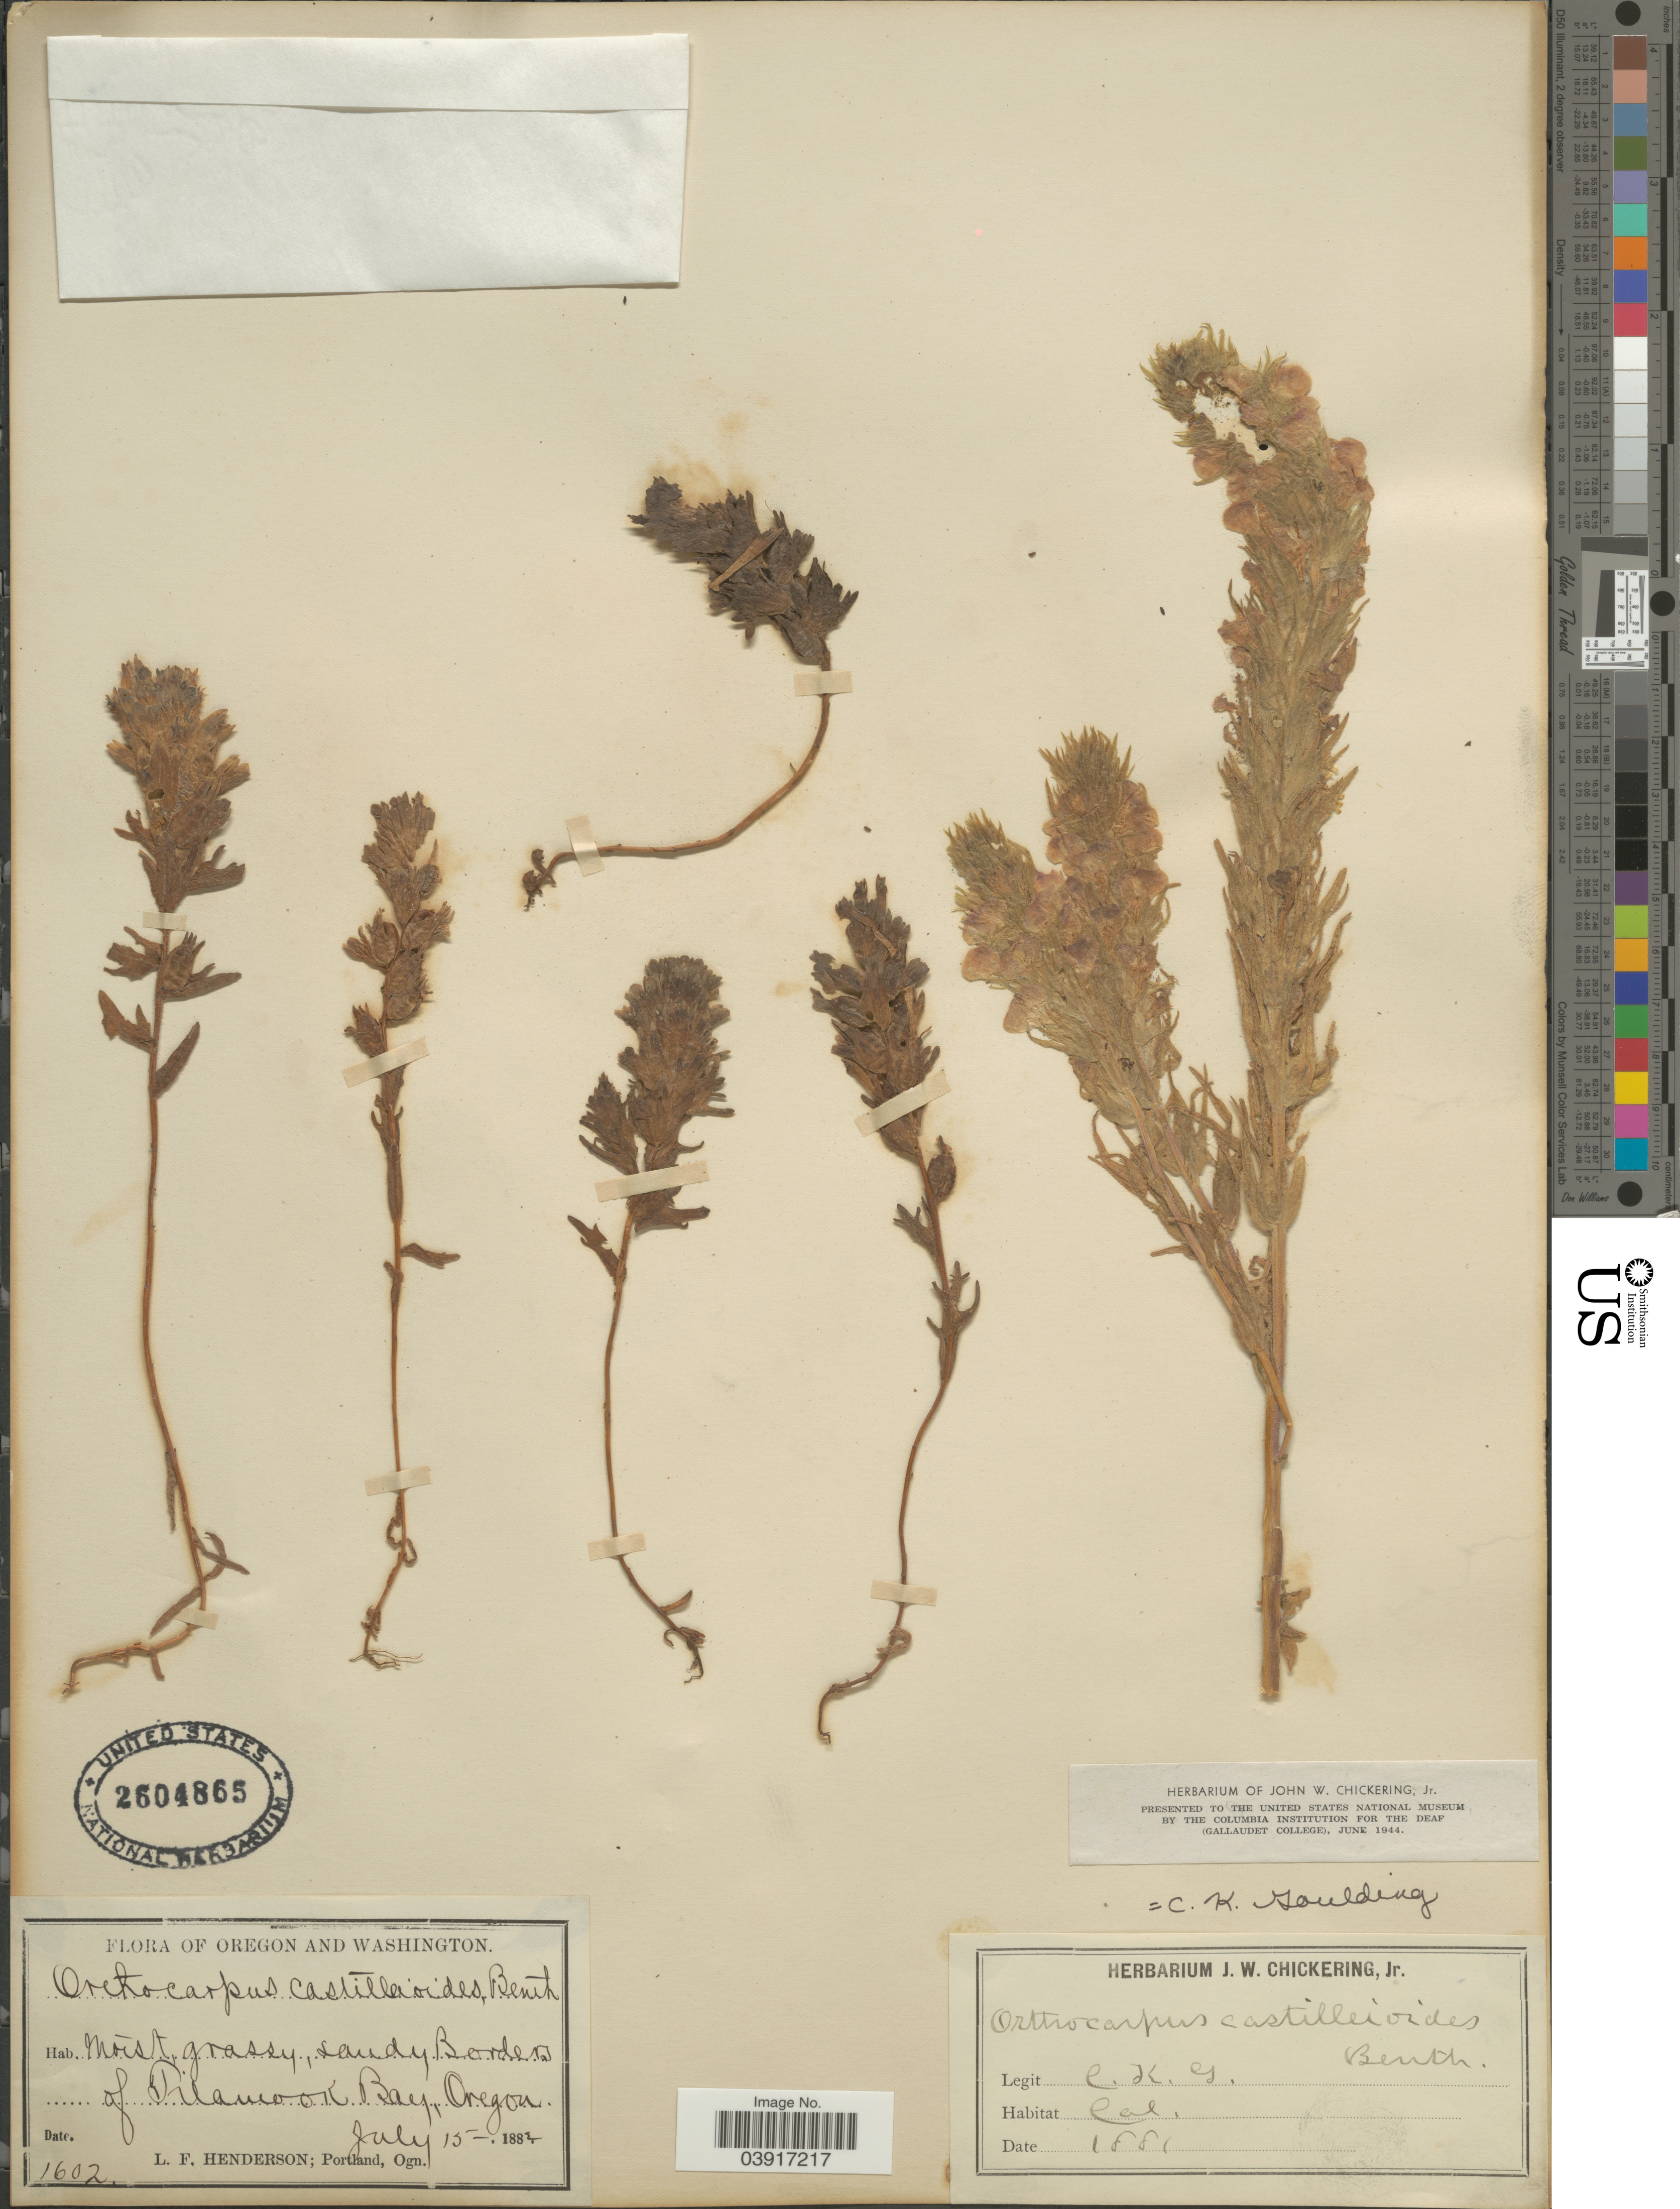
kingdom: Plantae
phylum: Tracheophyta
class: Magnoliopsida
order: Lamiales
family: Orobanchaceae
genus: Orthocarpus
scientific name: Orthocarpus castillejoides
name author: Benth.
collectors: L. Henderson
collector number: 1602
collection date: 1882-07-15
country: United States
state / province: Oregon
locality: Borders of Tilamook Bay.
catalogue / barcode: US 2604865